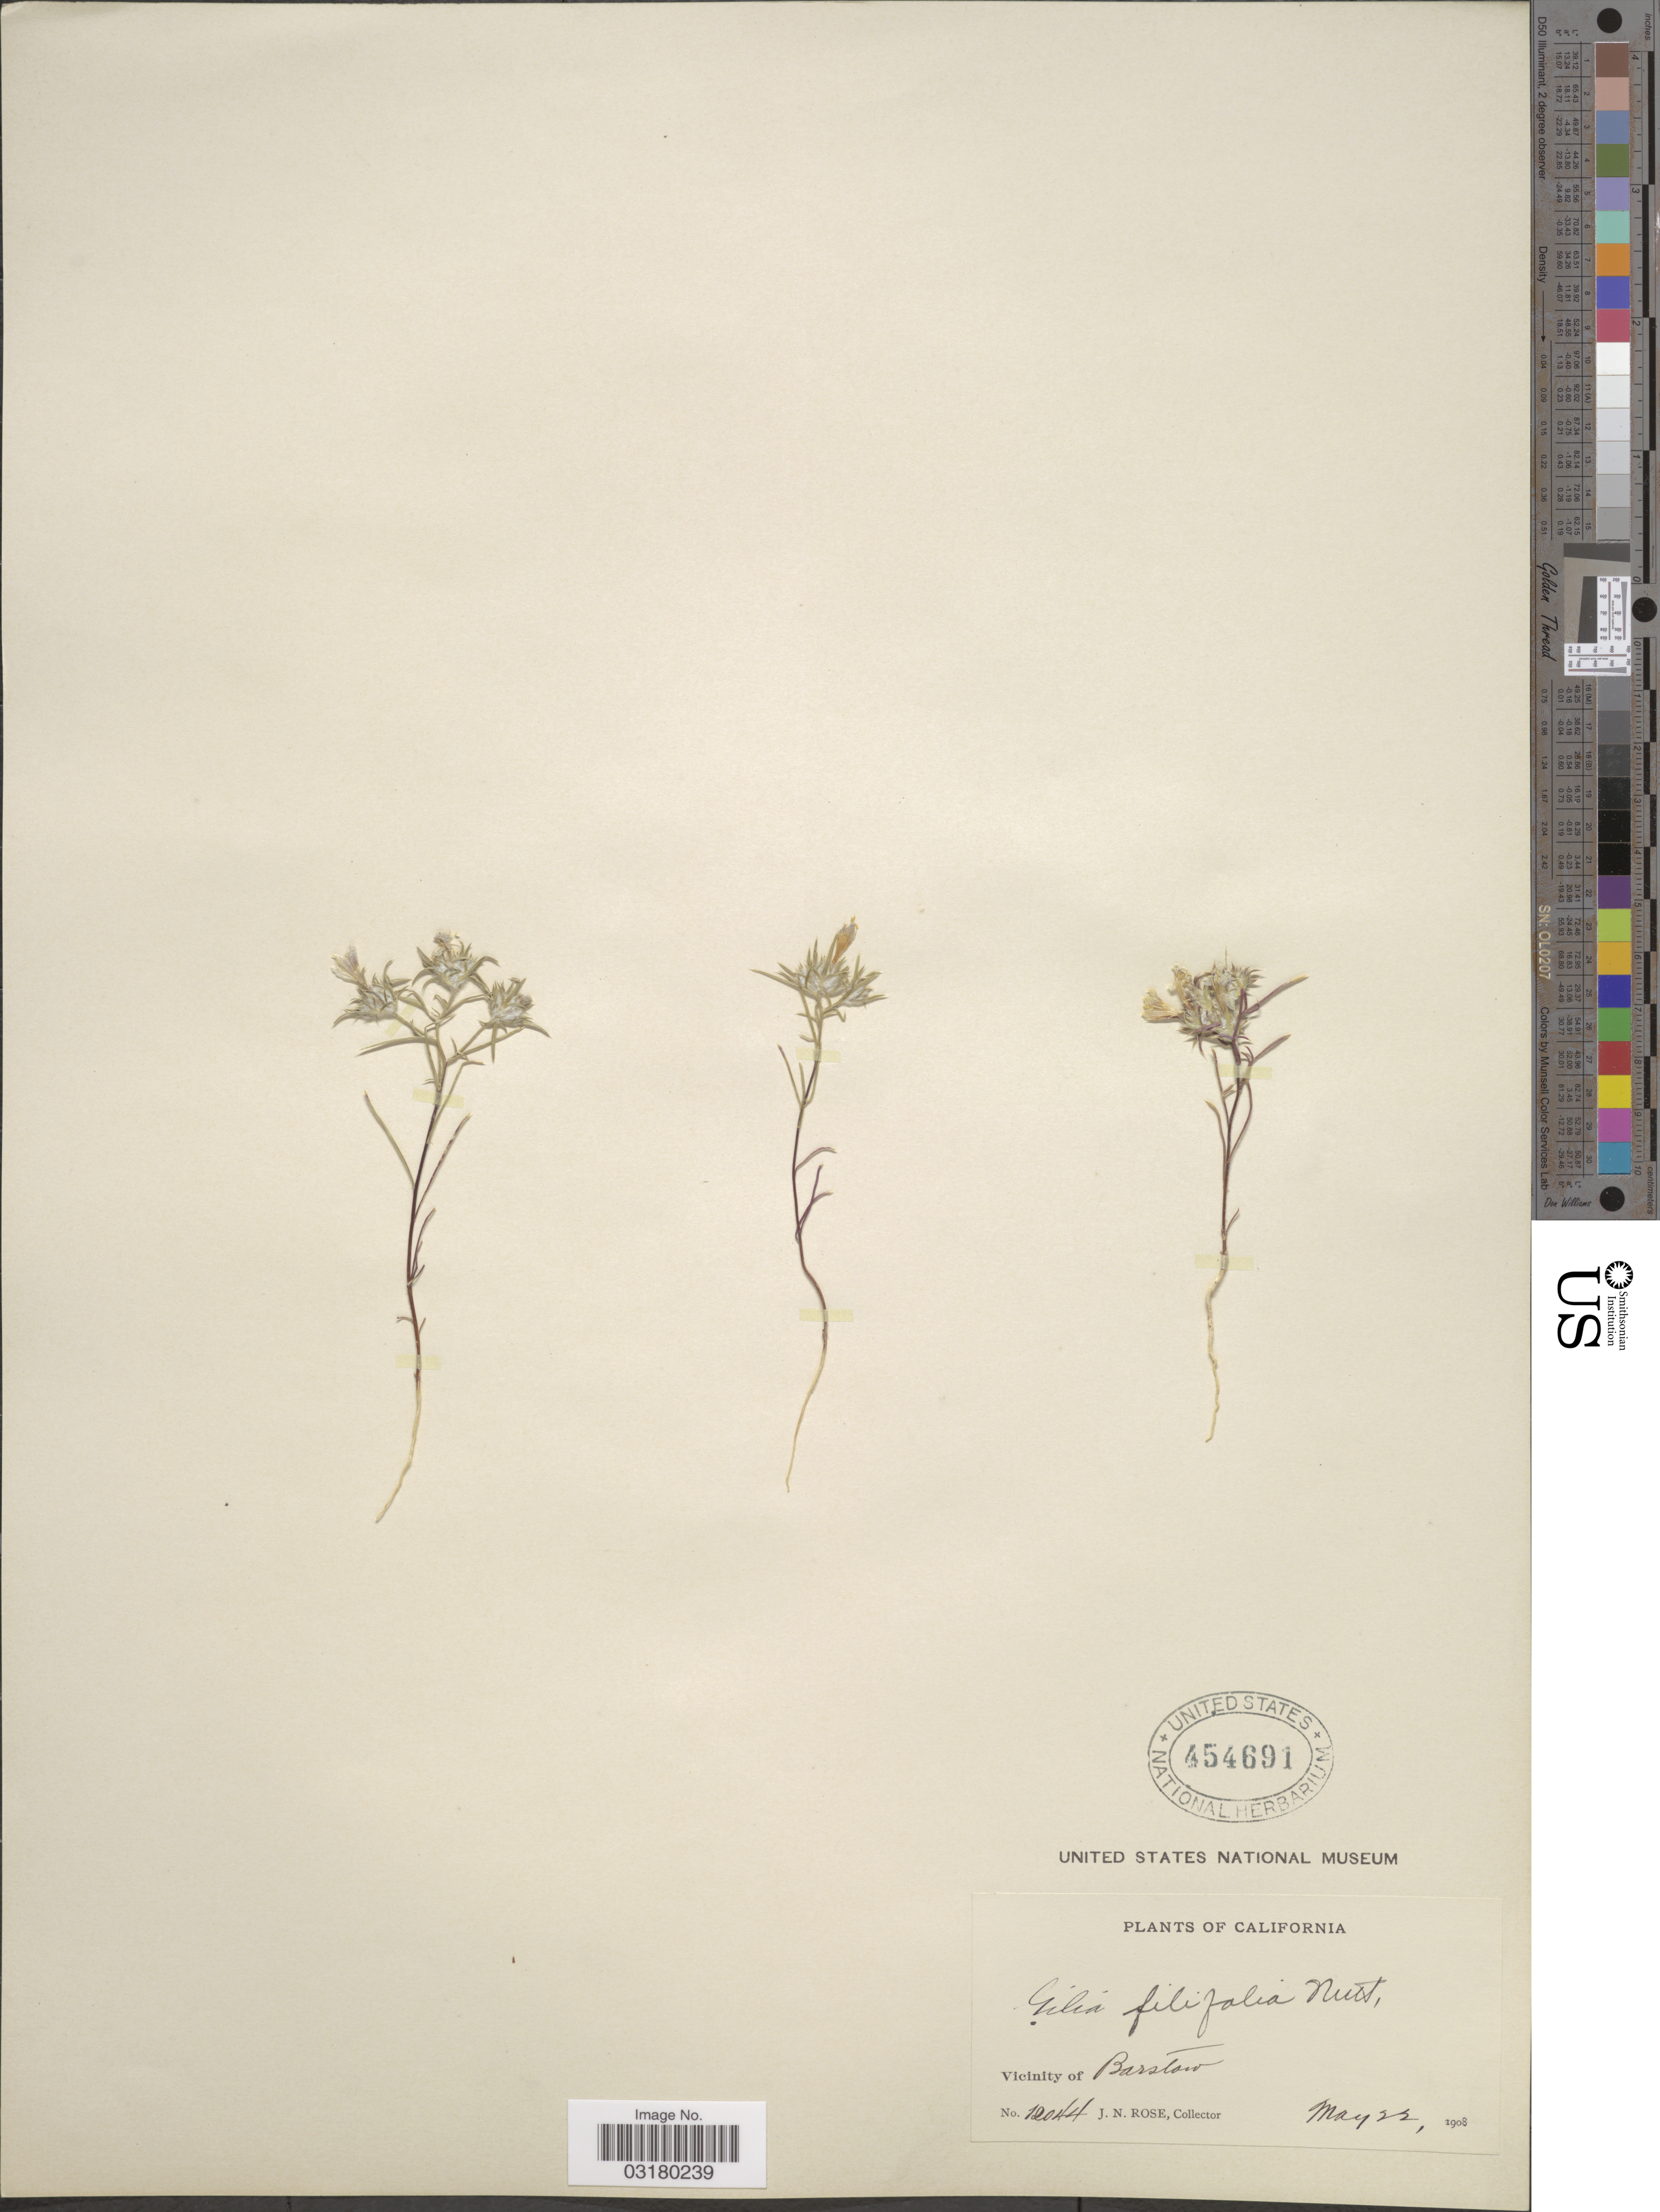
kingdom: Plantae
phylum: Tracheophyta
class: Magnoliopsida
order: Ericales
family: Polemoniaceae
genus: Eriastrum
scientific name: Eriastrum filifolium (Nutt.) Wooton & Standl.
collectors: J. N. Rose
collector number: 12044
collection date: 1908-05-22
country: United States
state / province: California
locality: Vicinity of Barstow.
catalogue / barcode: US 454691